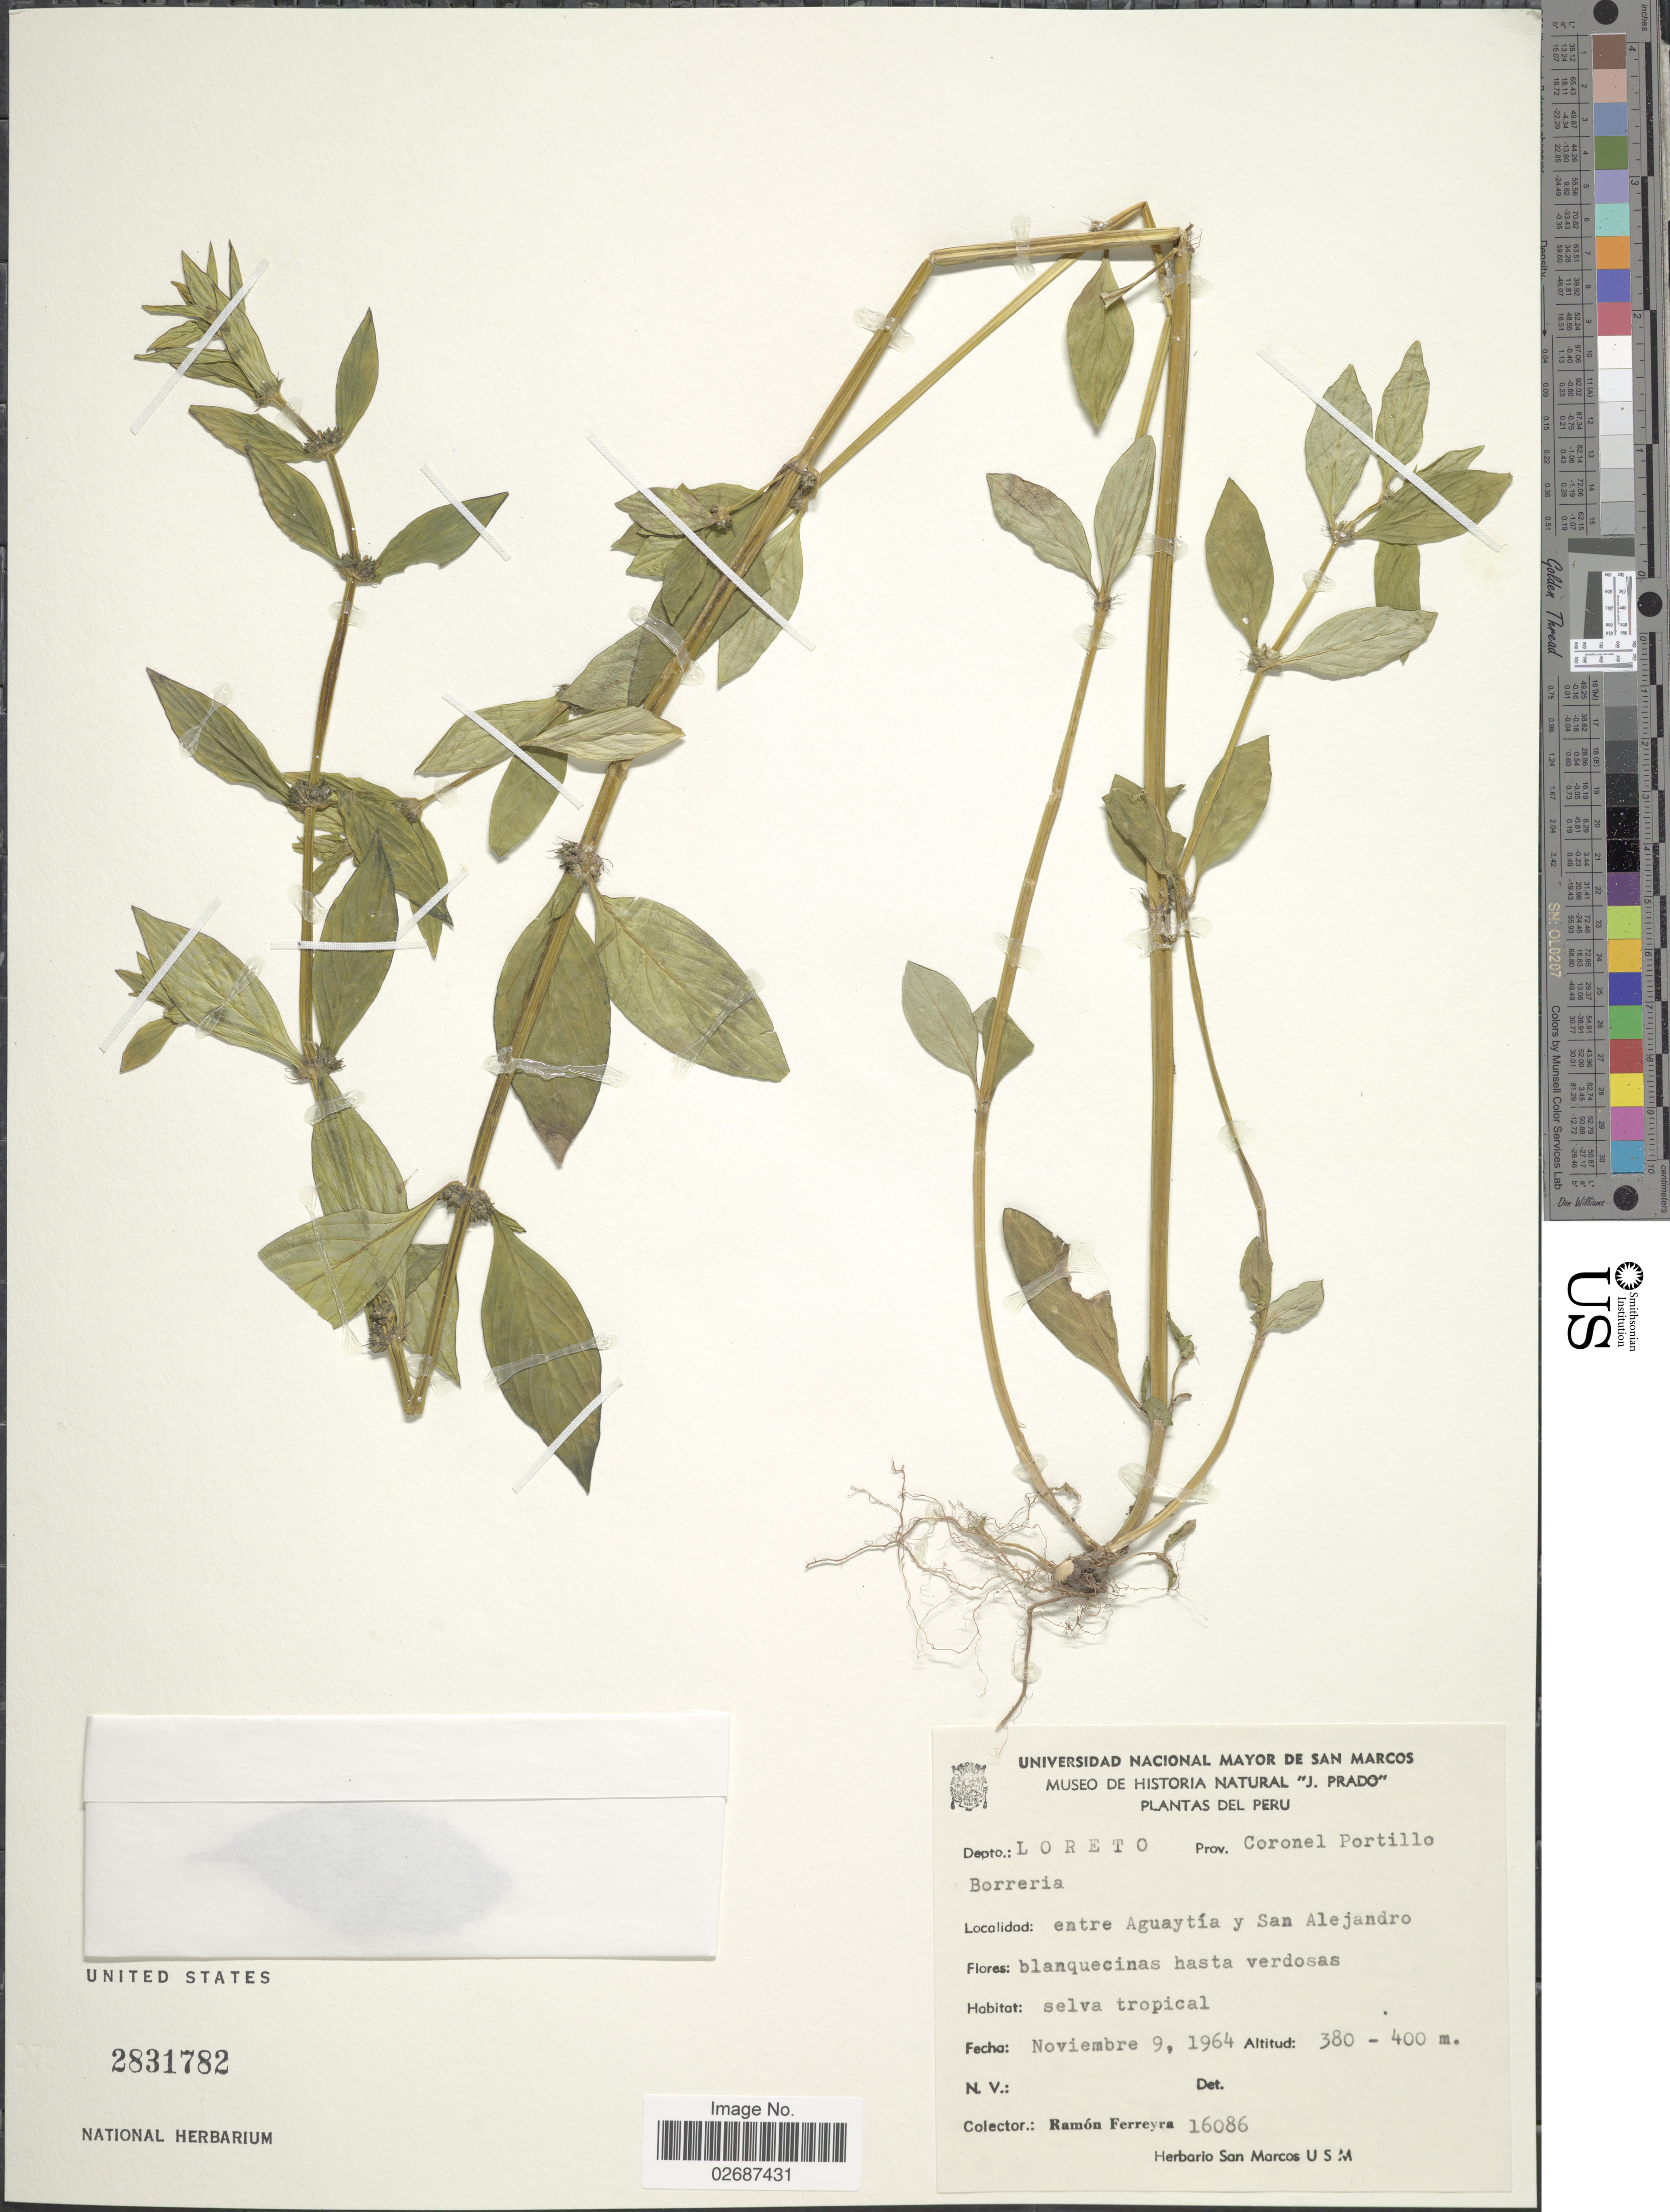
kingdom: Plantae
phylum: Tracheophyta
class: Magnoliopsida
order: Gentianales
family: Rubiaceae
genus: Borreria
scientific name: Borreria sp.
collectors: R. A. Ferreyra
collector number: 16086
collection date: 1964-11-09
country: Peru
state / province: Loreto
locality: Prov. Coronel Portillo, entre Aguaytia y San Alejandro.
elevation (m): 380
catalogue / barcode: US 2831782